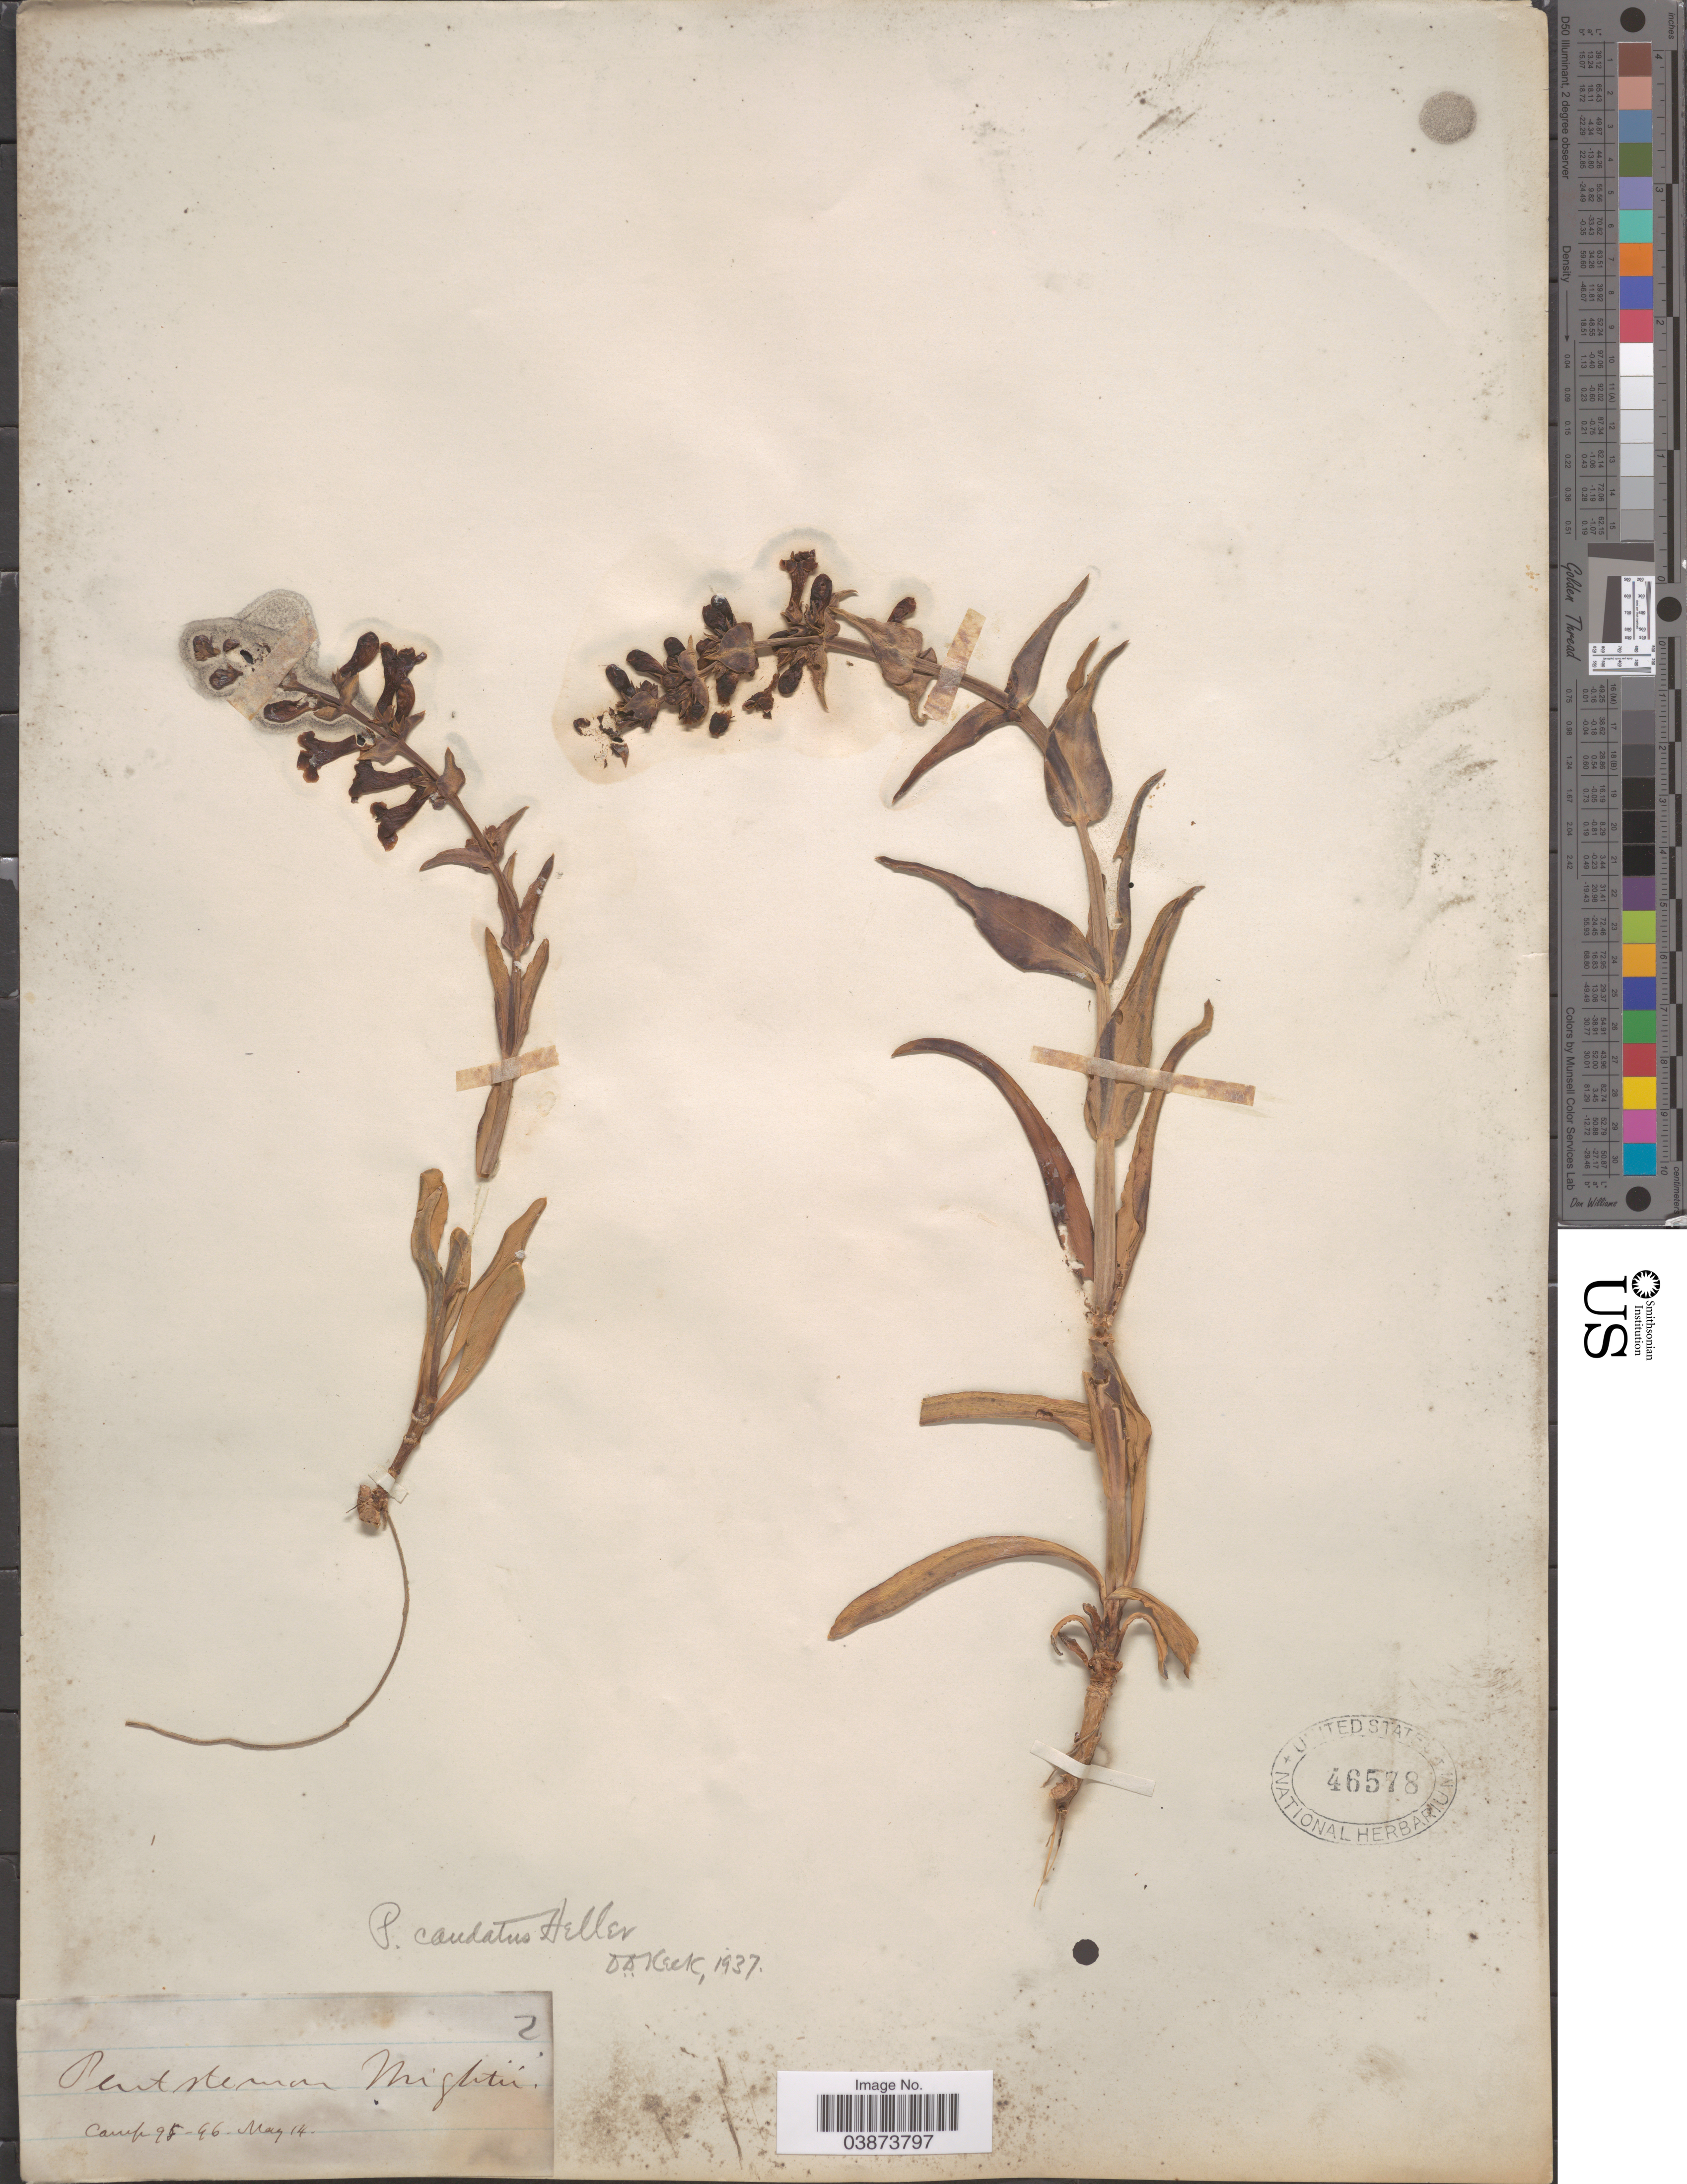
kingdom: Plantae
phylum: Tracheophyta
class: Magnoliopsida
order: Lamiales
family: Plantaginaceae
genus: Penstemon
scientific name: Penstemon caudatus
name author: A. Heller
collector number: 2*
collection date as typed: Transcribed d/m/y: 14/5/96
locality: Camp 95.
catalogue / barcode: US 46578